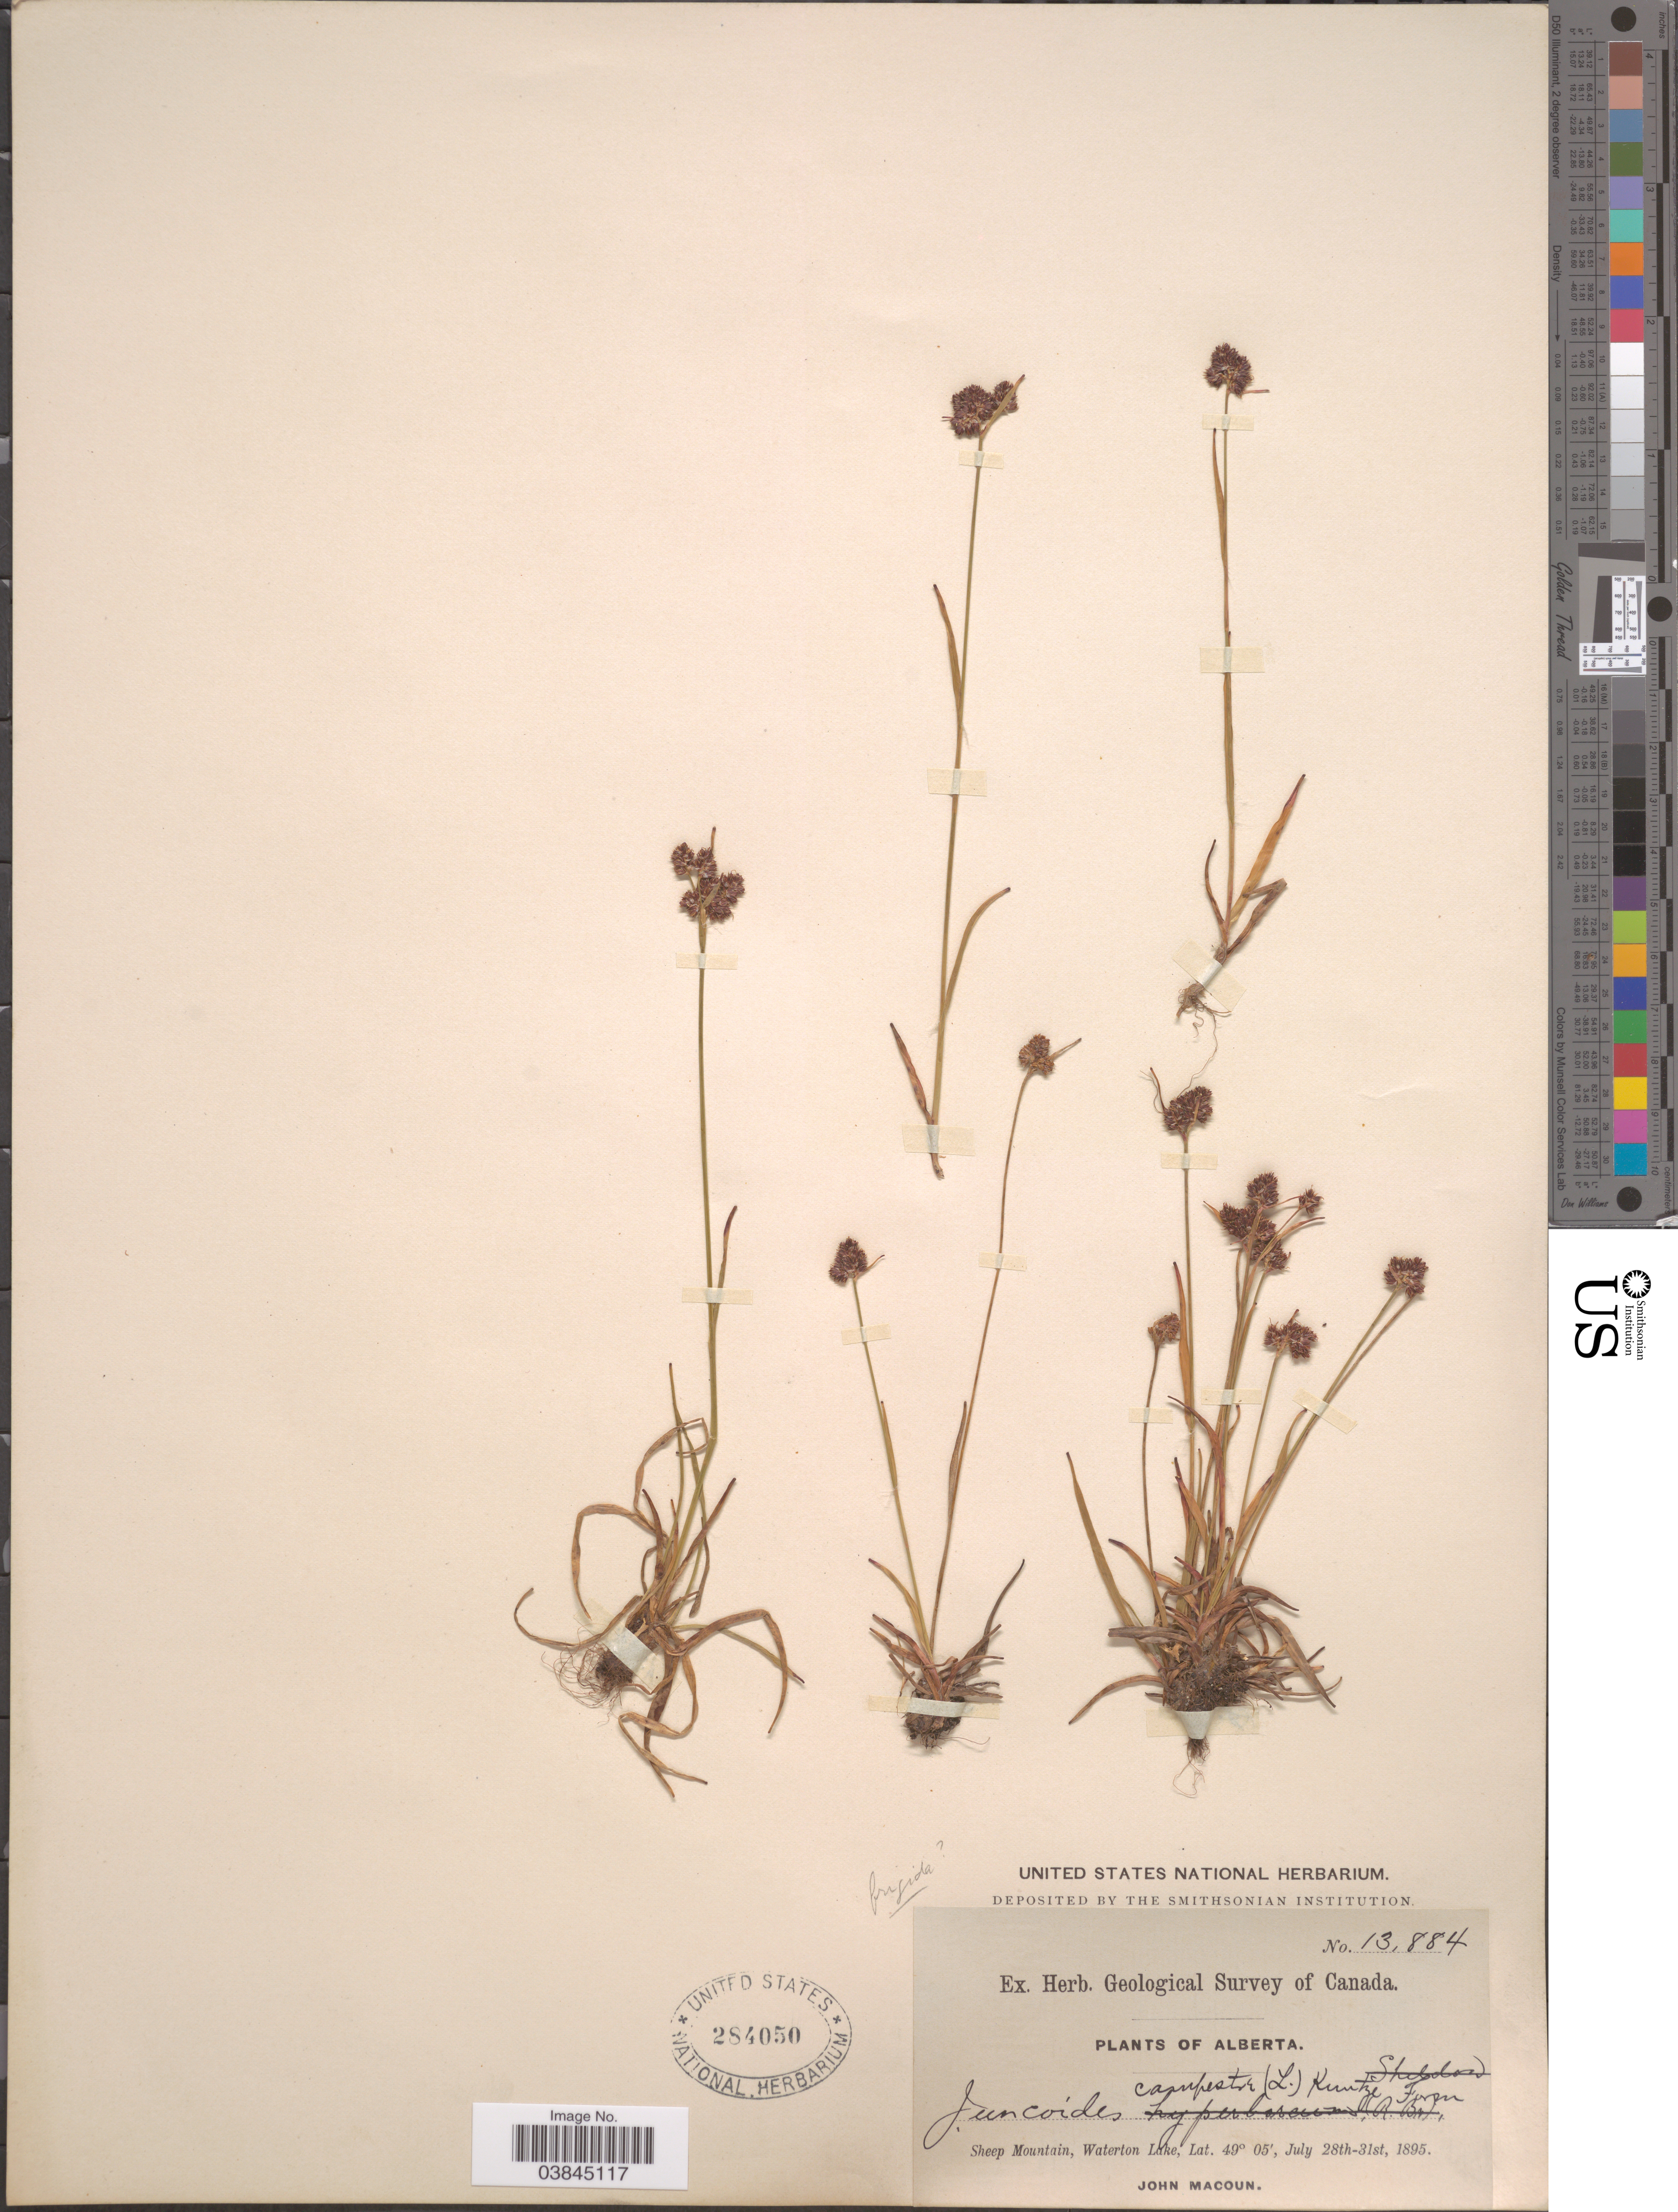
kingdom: Plantae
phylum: Tracheophyta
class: Liliopsida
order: Poales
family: Juncaceae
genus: Luzula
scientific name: Luzula campestris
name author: (L.) DC.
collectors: J. M. Macoun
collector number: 13884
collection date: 1895-07-28/1895-07-31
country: Canada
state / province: Alberta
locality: Sheep Mountain, Waterton Lake.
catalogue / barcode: US 284050